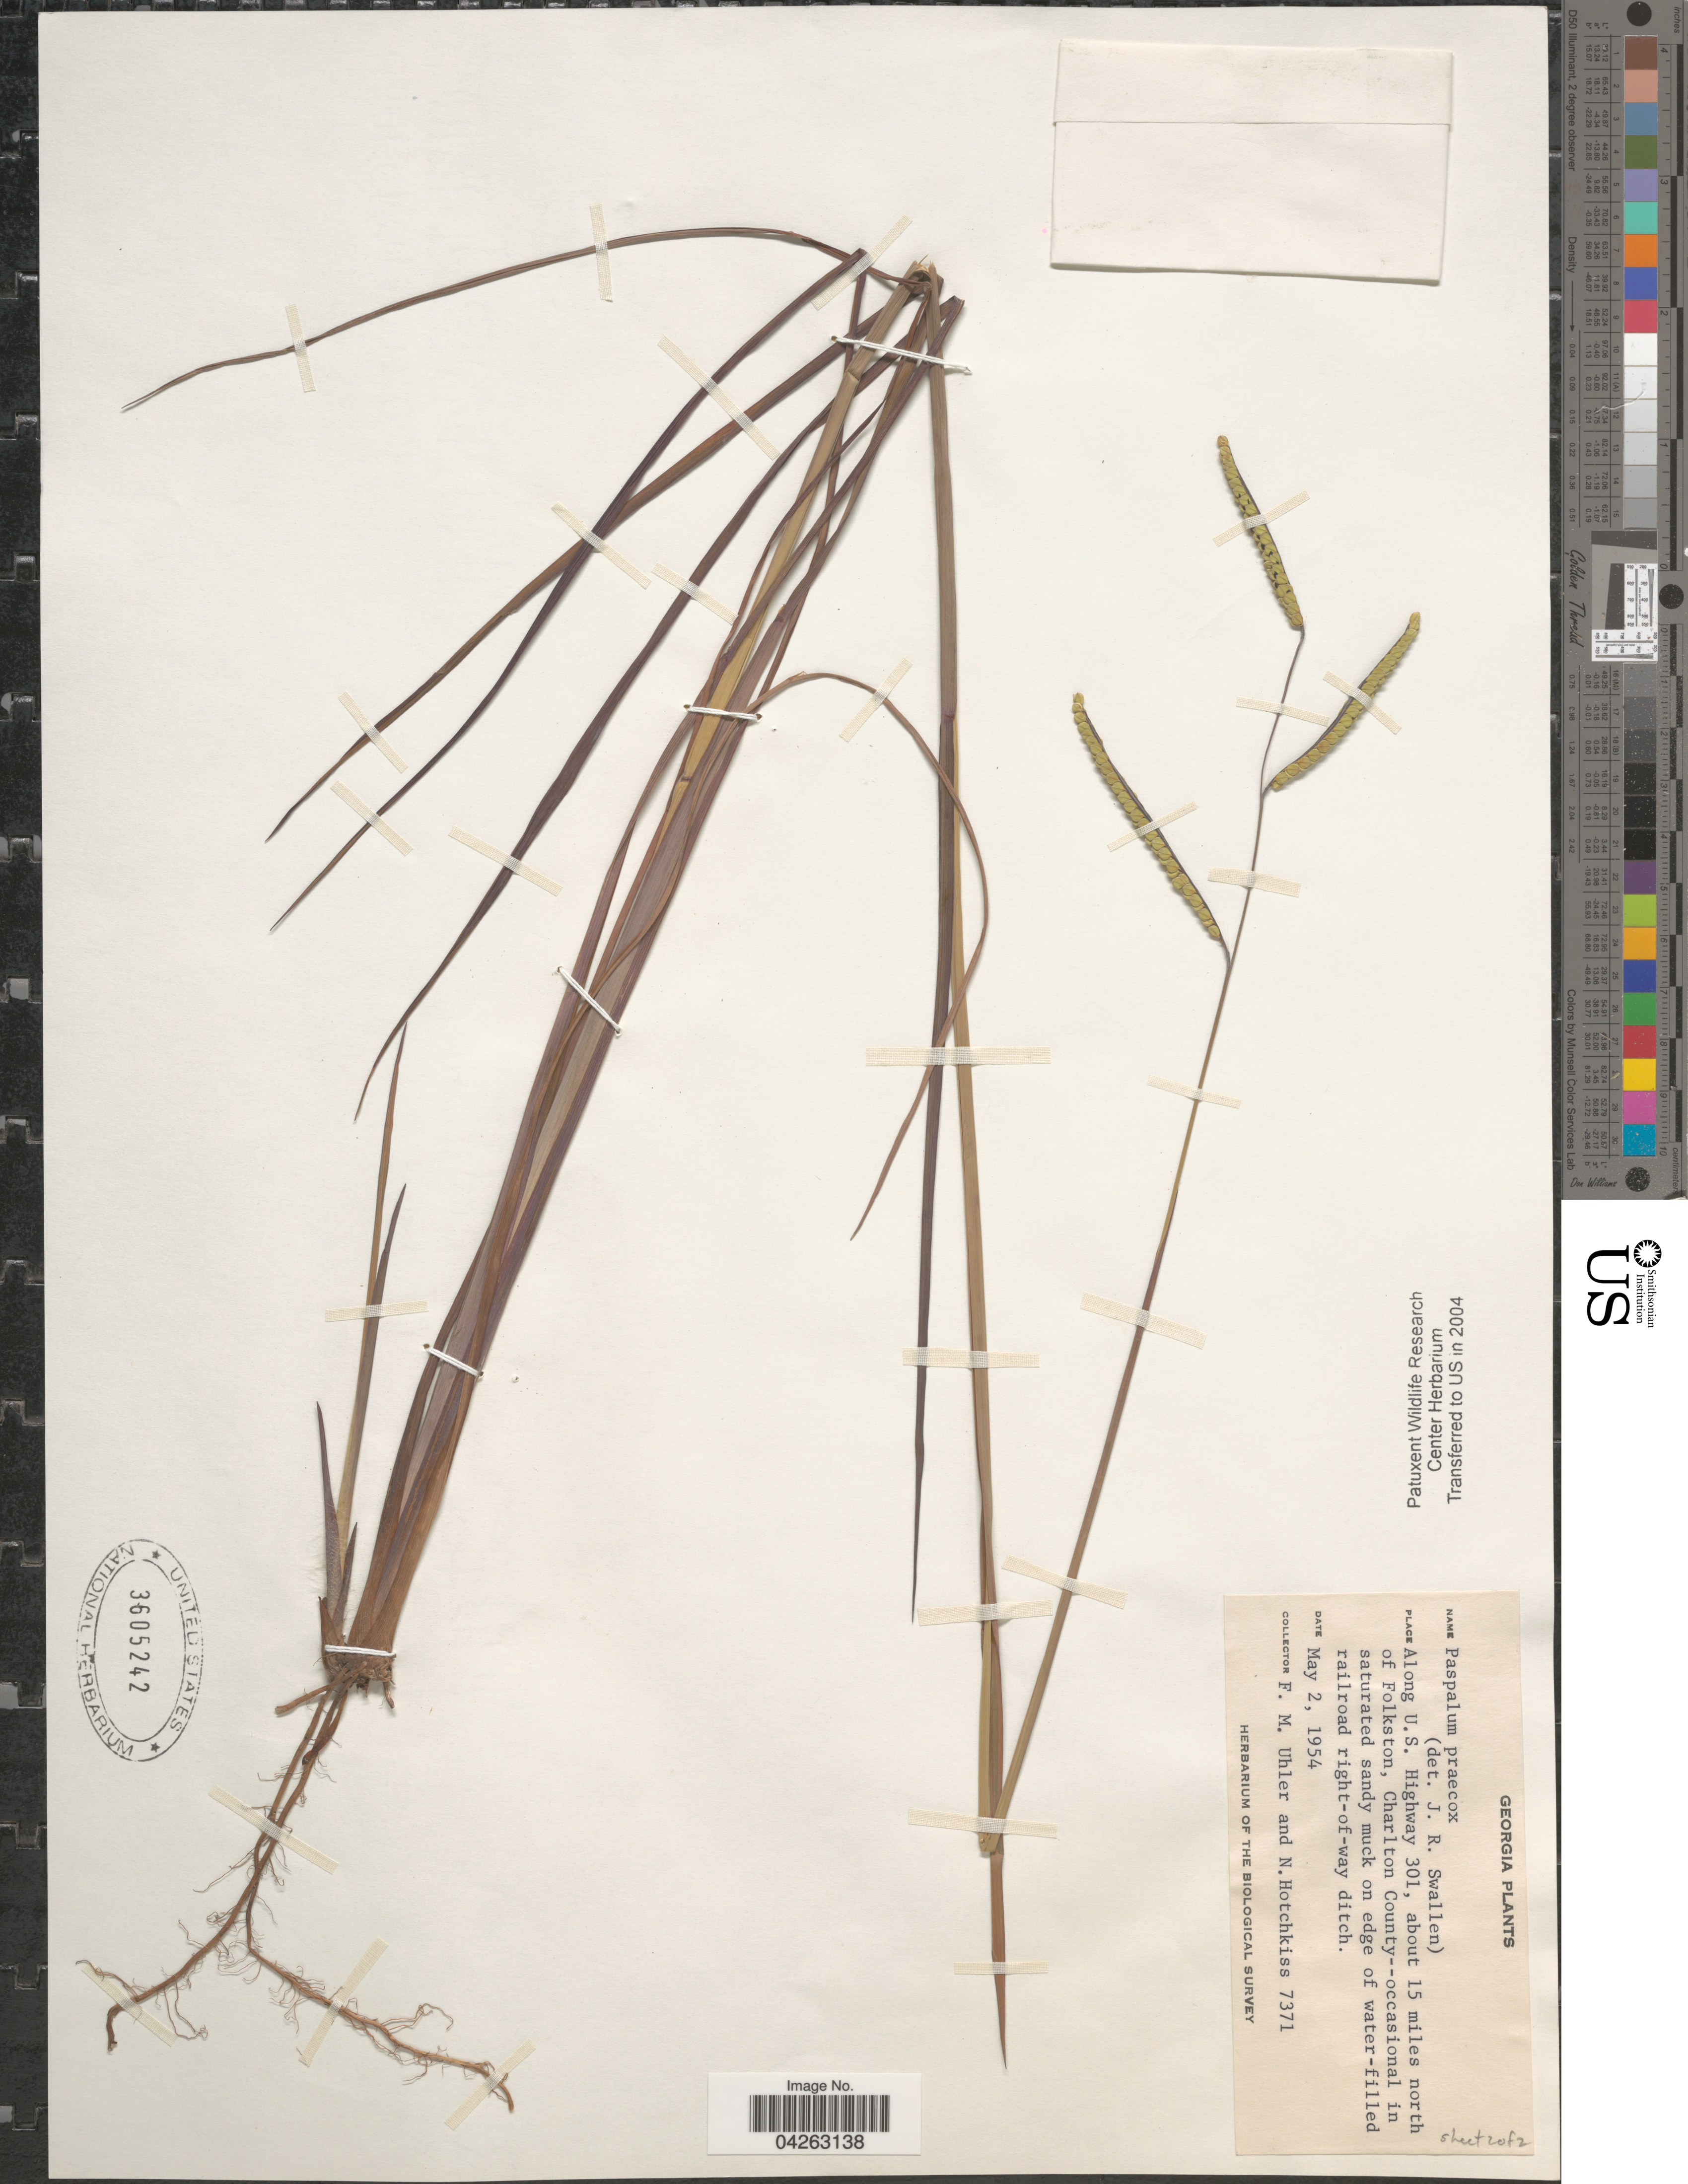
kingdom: Plantae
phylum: Tracheophyta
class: Liliopsida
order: Poales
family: Poaceae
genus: Paspalum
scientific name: Paspalum praecox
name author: Walter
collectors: F. M. Uhler & N. Hotchkiss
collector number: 7371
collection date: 1954-05-02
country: United States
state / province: Georgia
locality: Along U.S. Highway 301, about 15 miles north of Folkston, Charlton County. Biological Survey.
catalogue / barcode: US 3605242